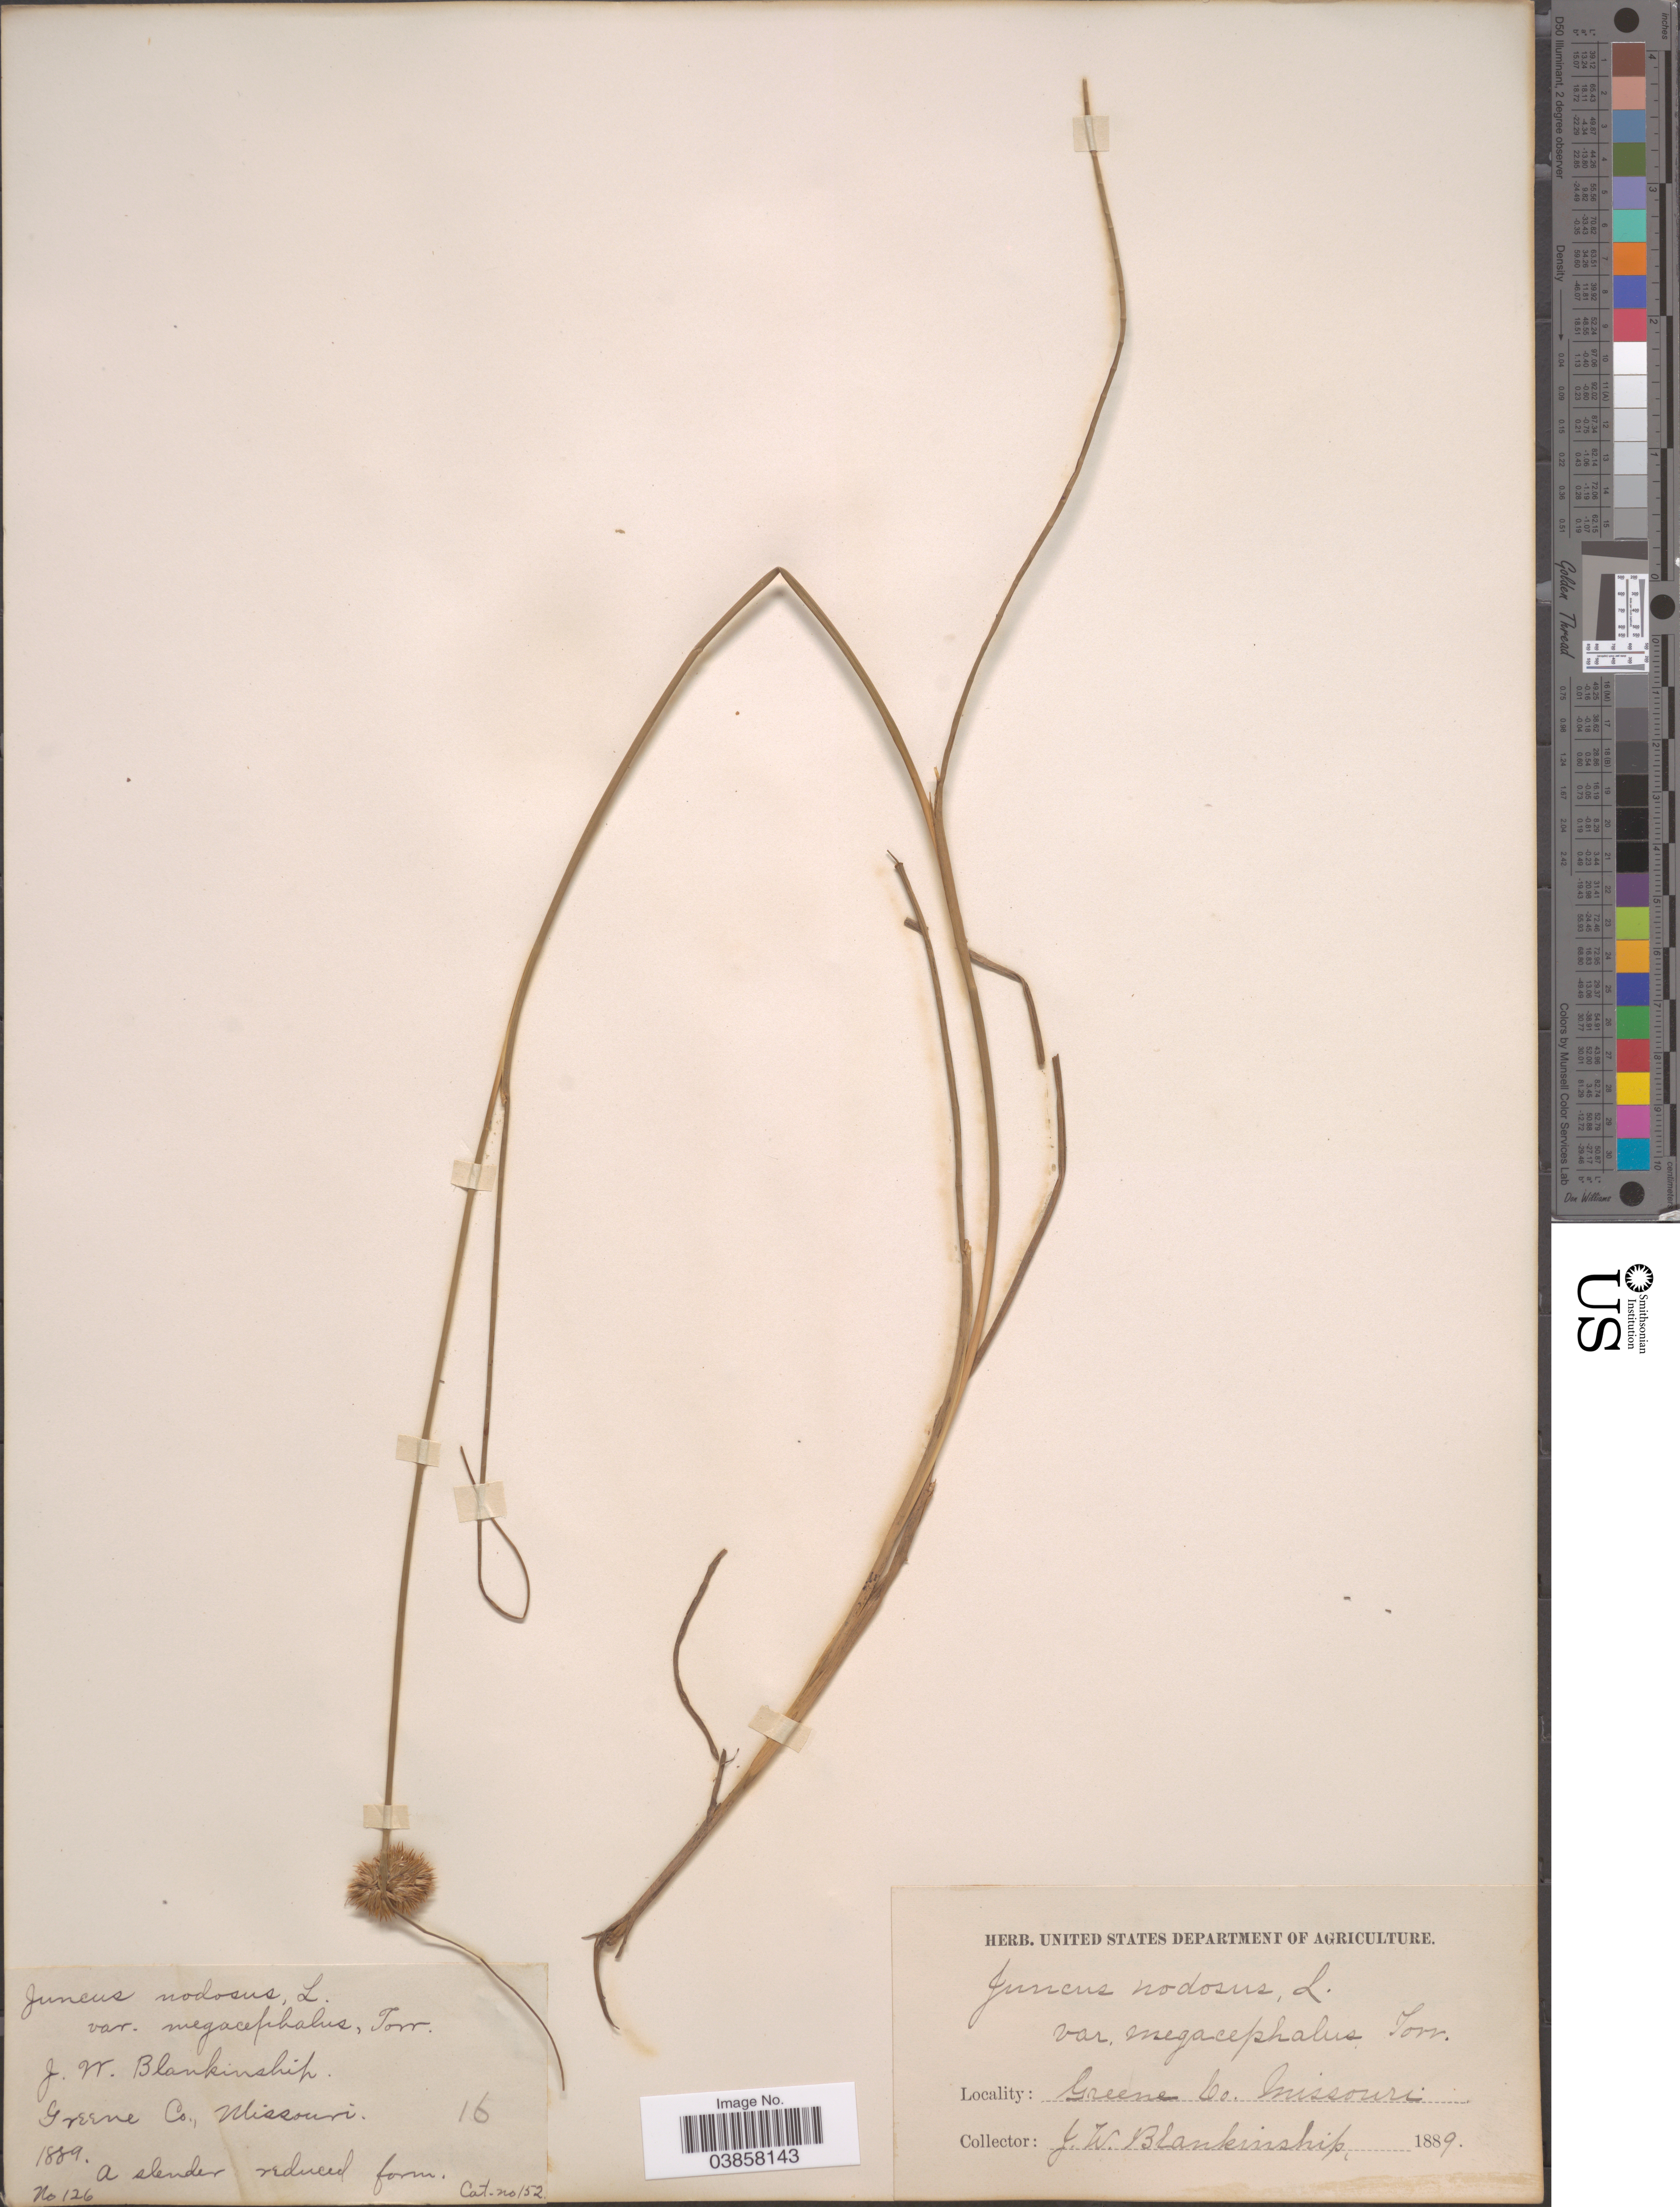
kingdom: Plantae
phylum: Tracheophyta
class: Liliopsida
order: Poales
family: Juncaceae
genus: Juncus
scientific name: Juncus torreyi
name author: Coville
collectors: J. W. Blankinship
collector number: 126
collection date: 1889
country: United States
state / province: Wisconsin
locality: Greene Co.